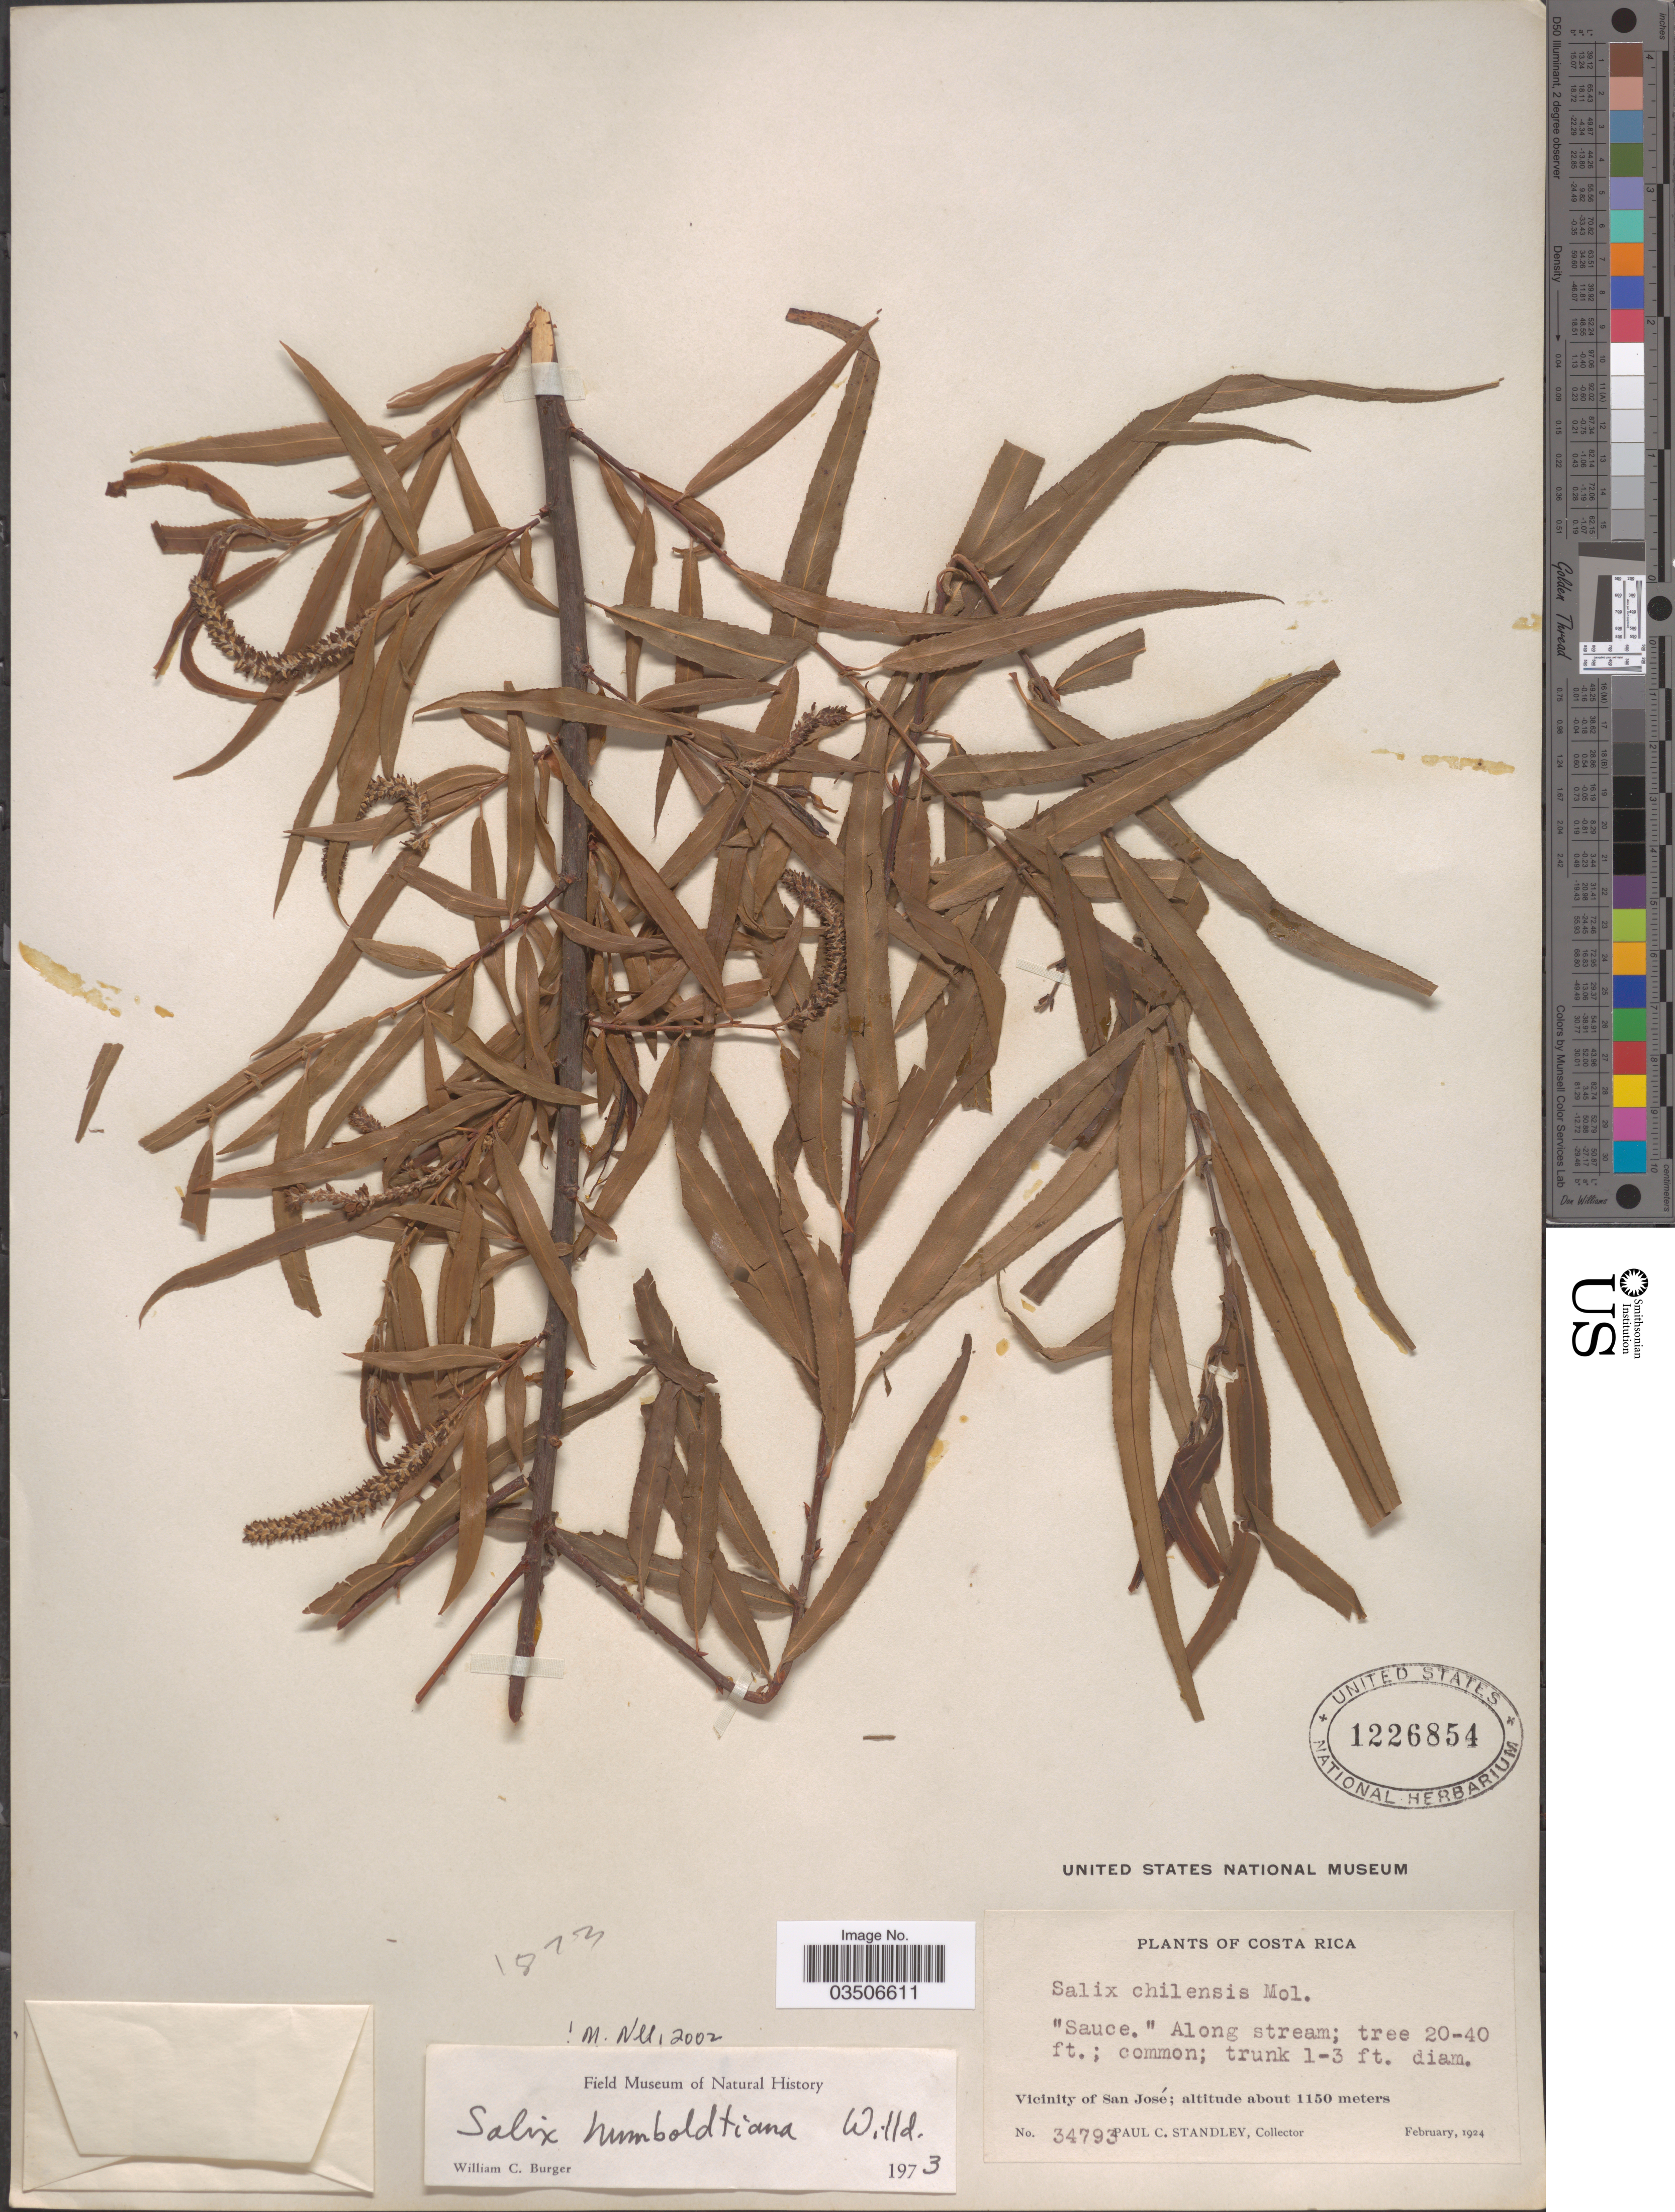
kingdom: Plantae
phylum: Tracheophyta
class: Magnoliopsida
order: Malpighiales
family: Salicaceae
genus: Salix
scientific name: Salix humboldtiana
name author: Willd.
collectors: P. C. Standley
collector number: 34793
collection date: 1924-02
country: Costa Rica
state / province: San José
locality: Vicinity of San José.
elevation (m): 1150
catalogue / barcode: US 1226854